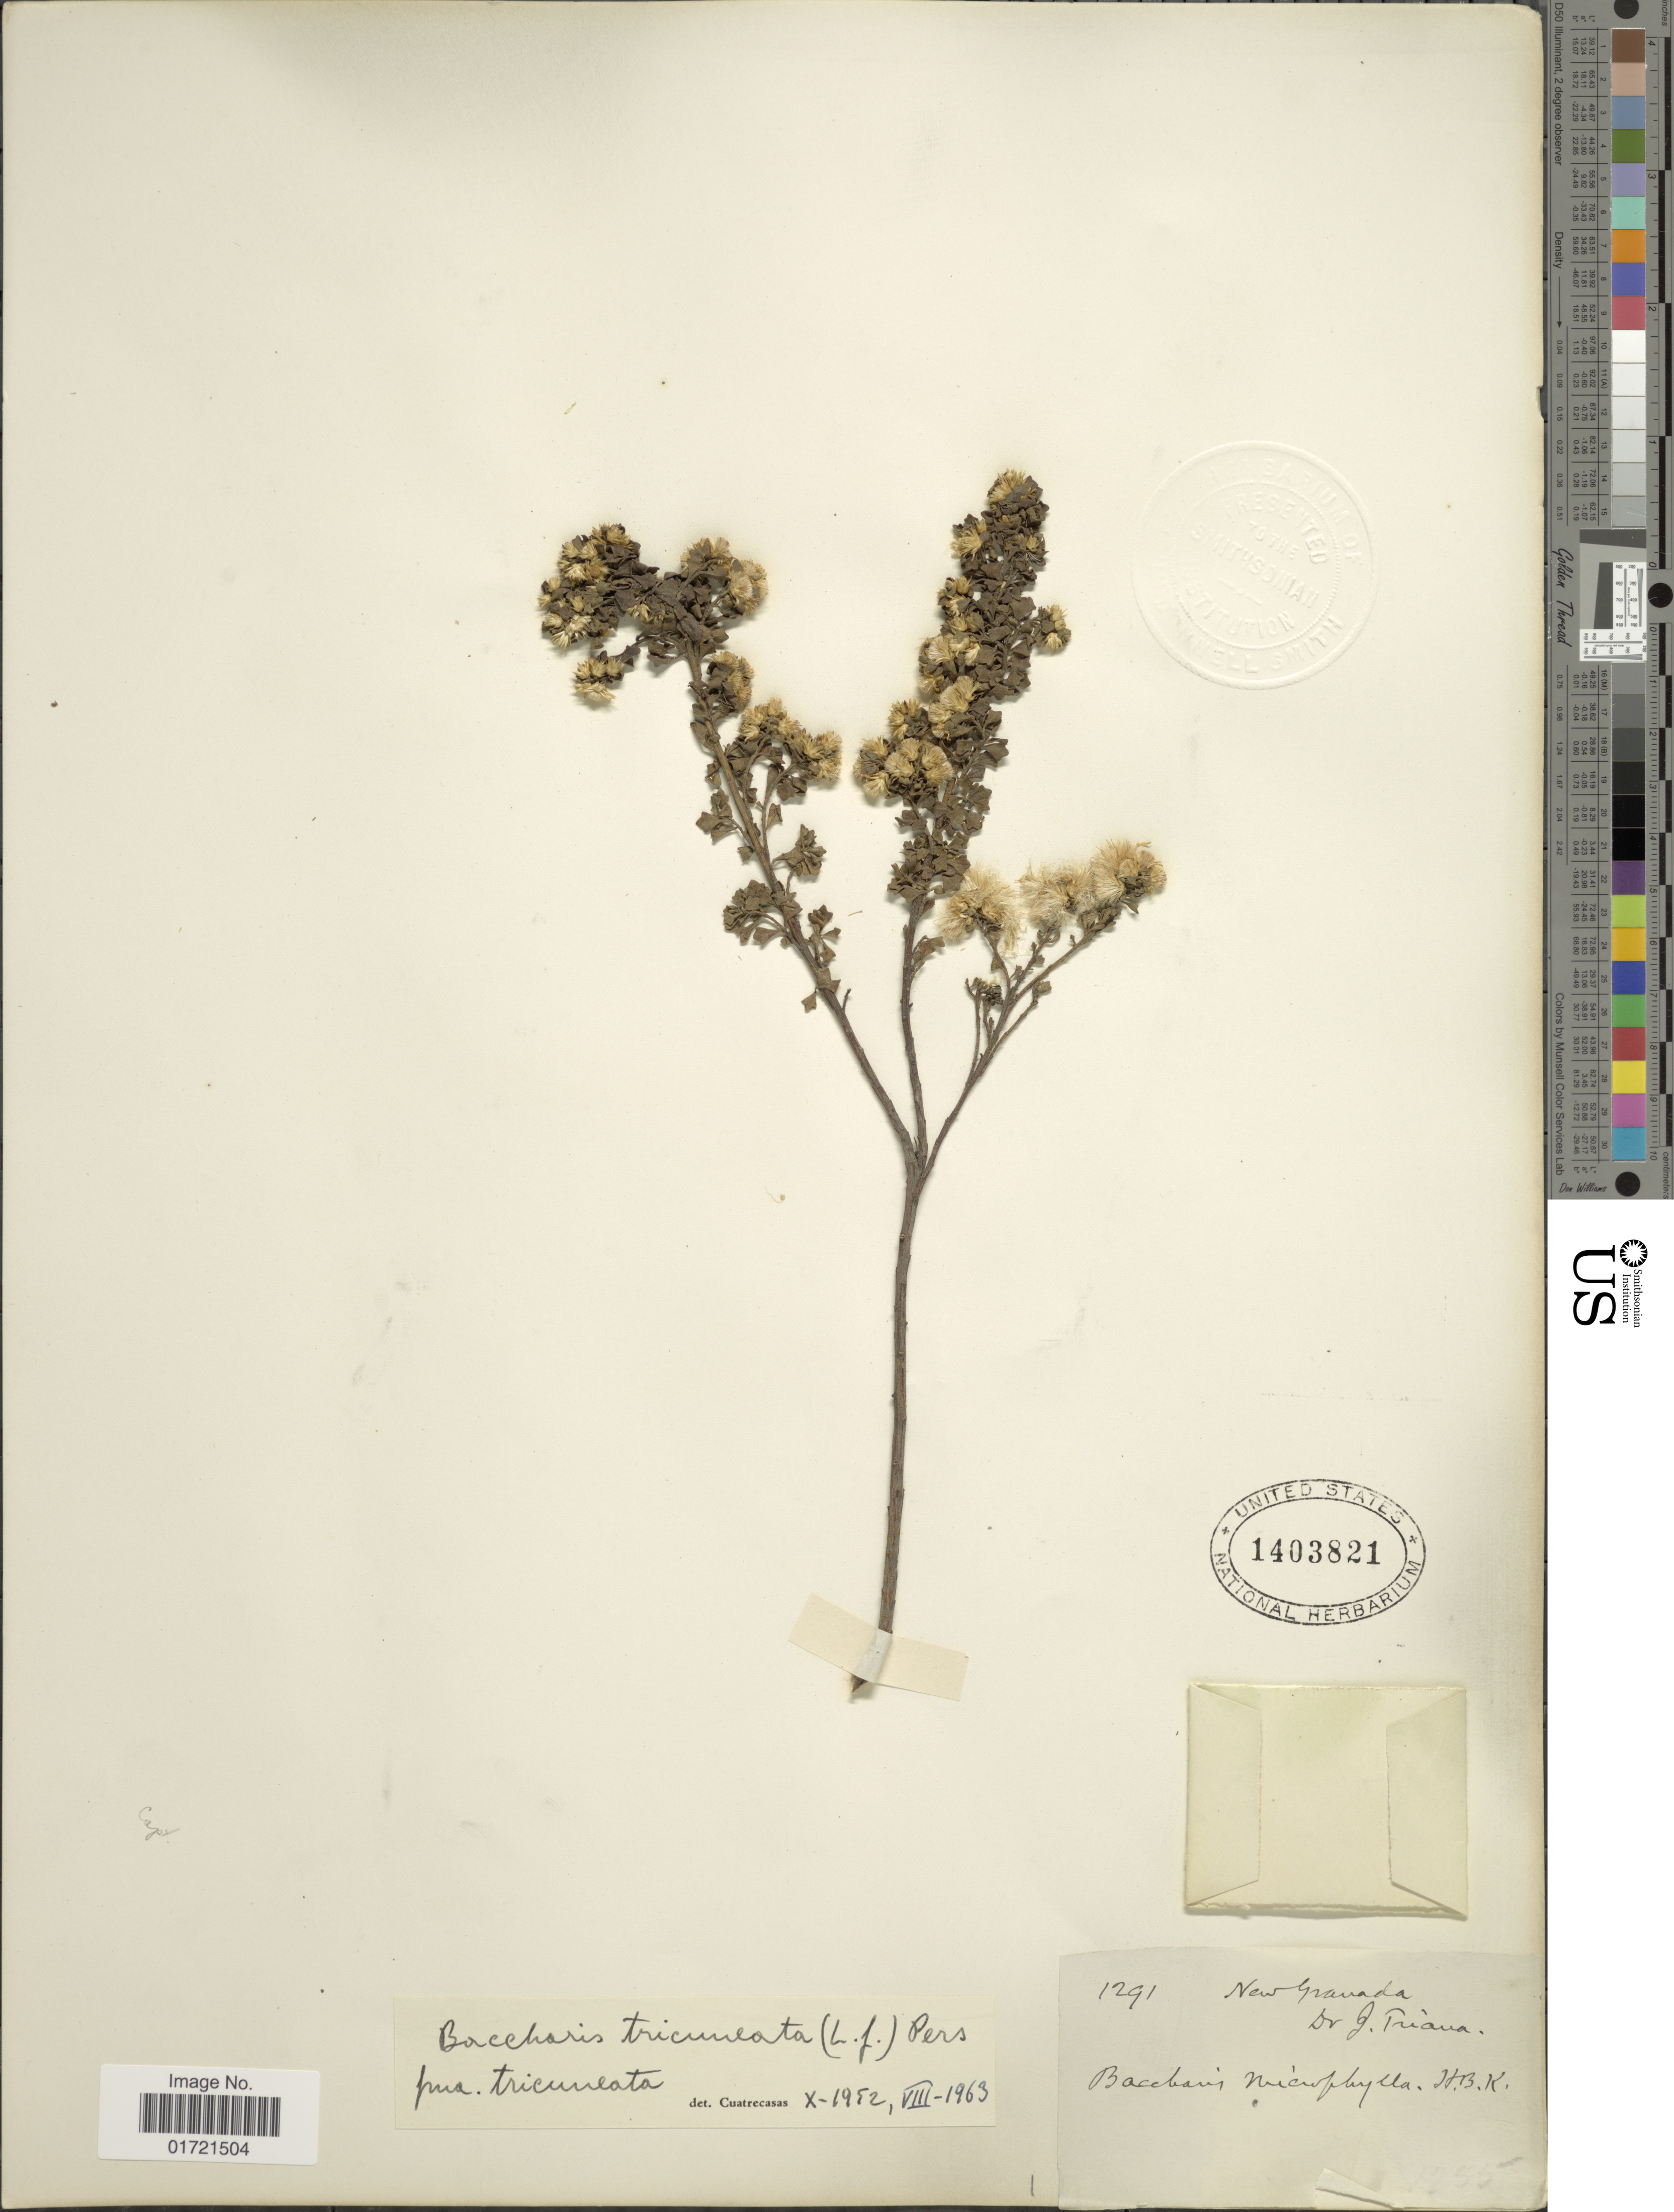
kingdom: Plantae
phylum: Tracheophyta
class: Magnoliopsida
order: Asterales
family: Asteraceae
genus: Baccharis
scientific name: Baccharis tricuneata f. tricuneata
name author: (L. f.) Pers.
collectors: J. Triana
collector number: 1291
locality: New Granada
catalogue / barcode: US 1403821